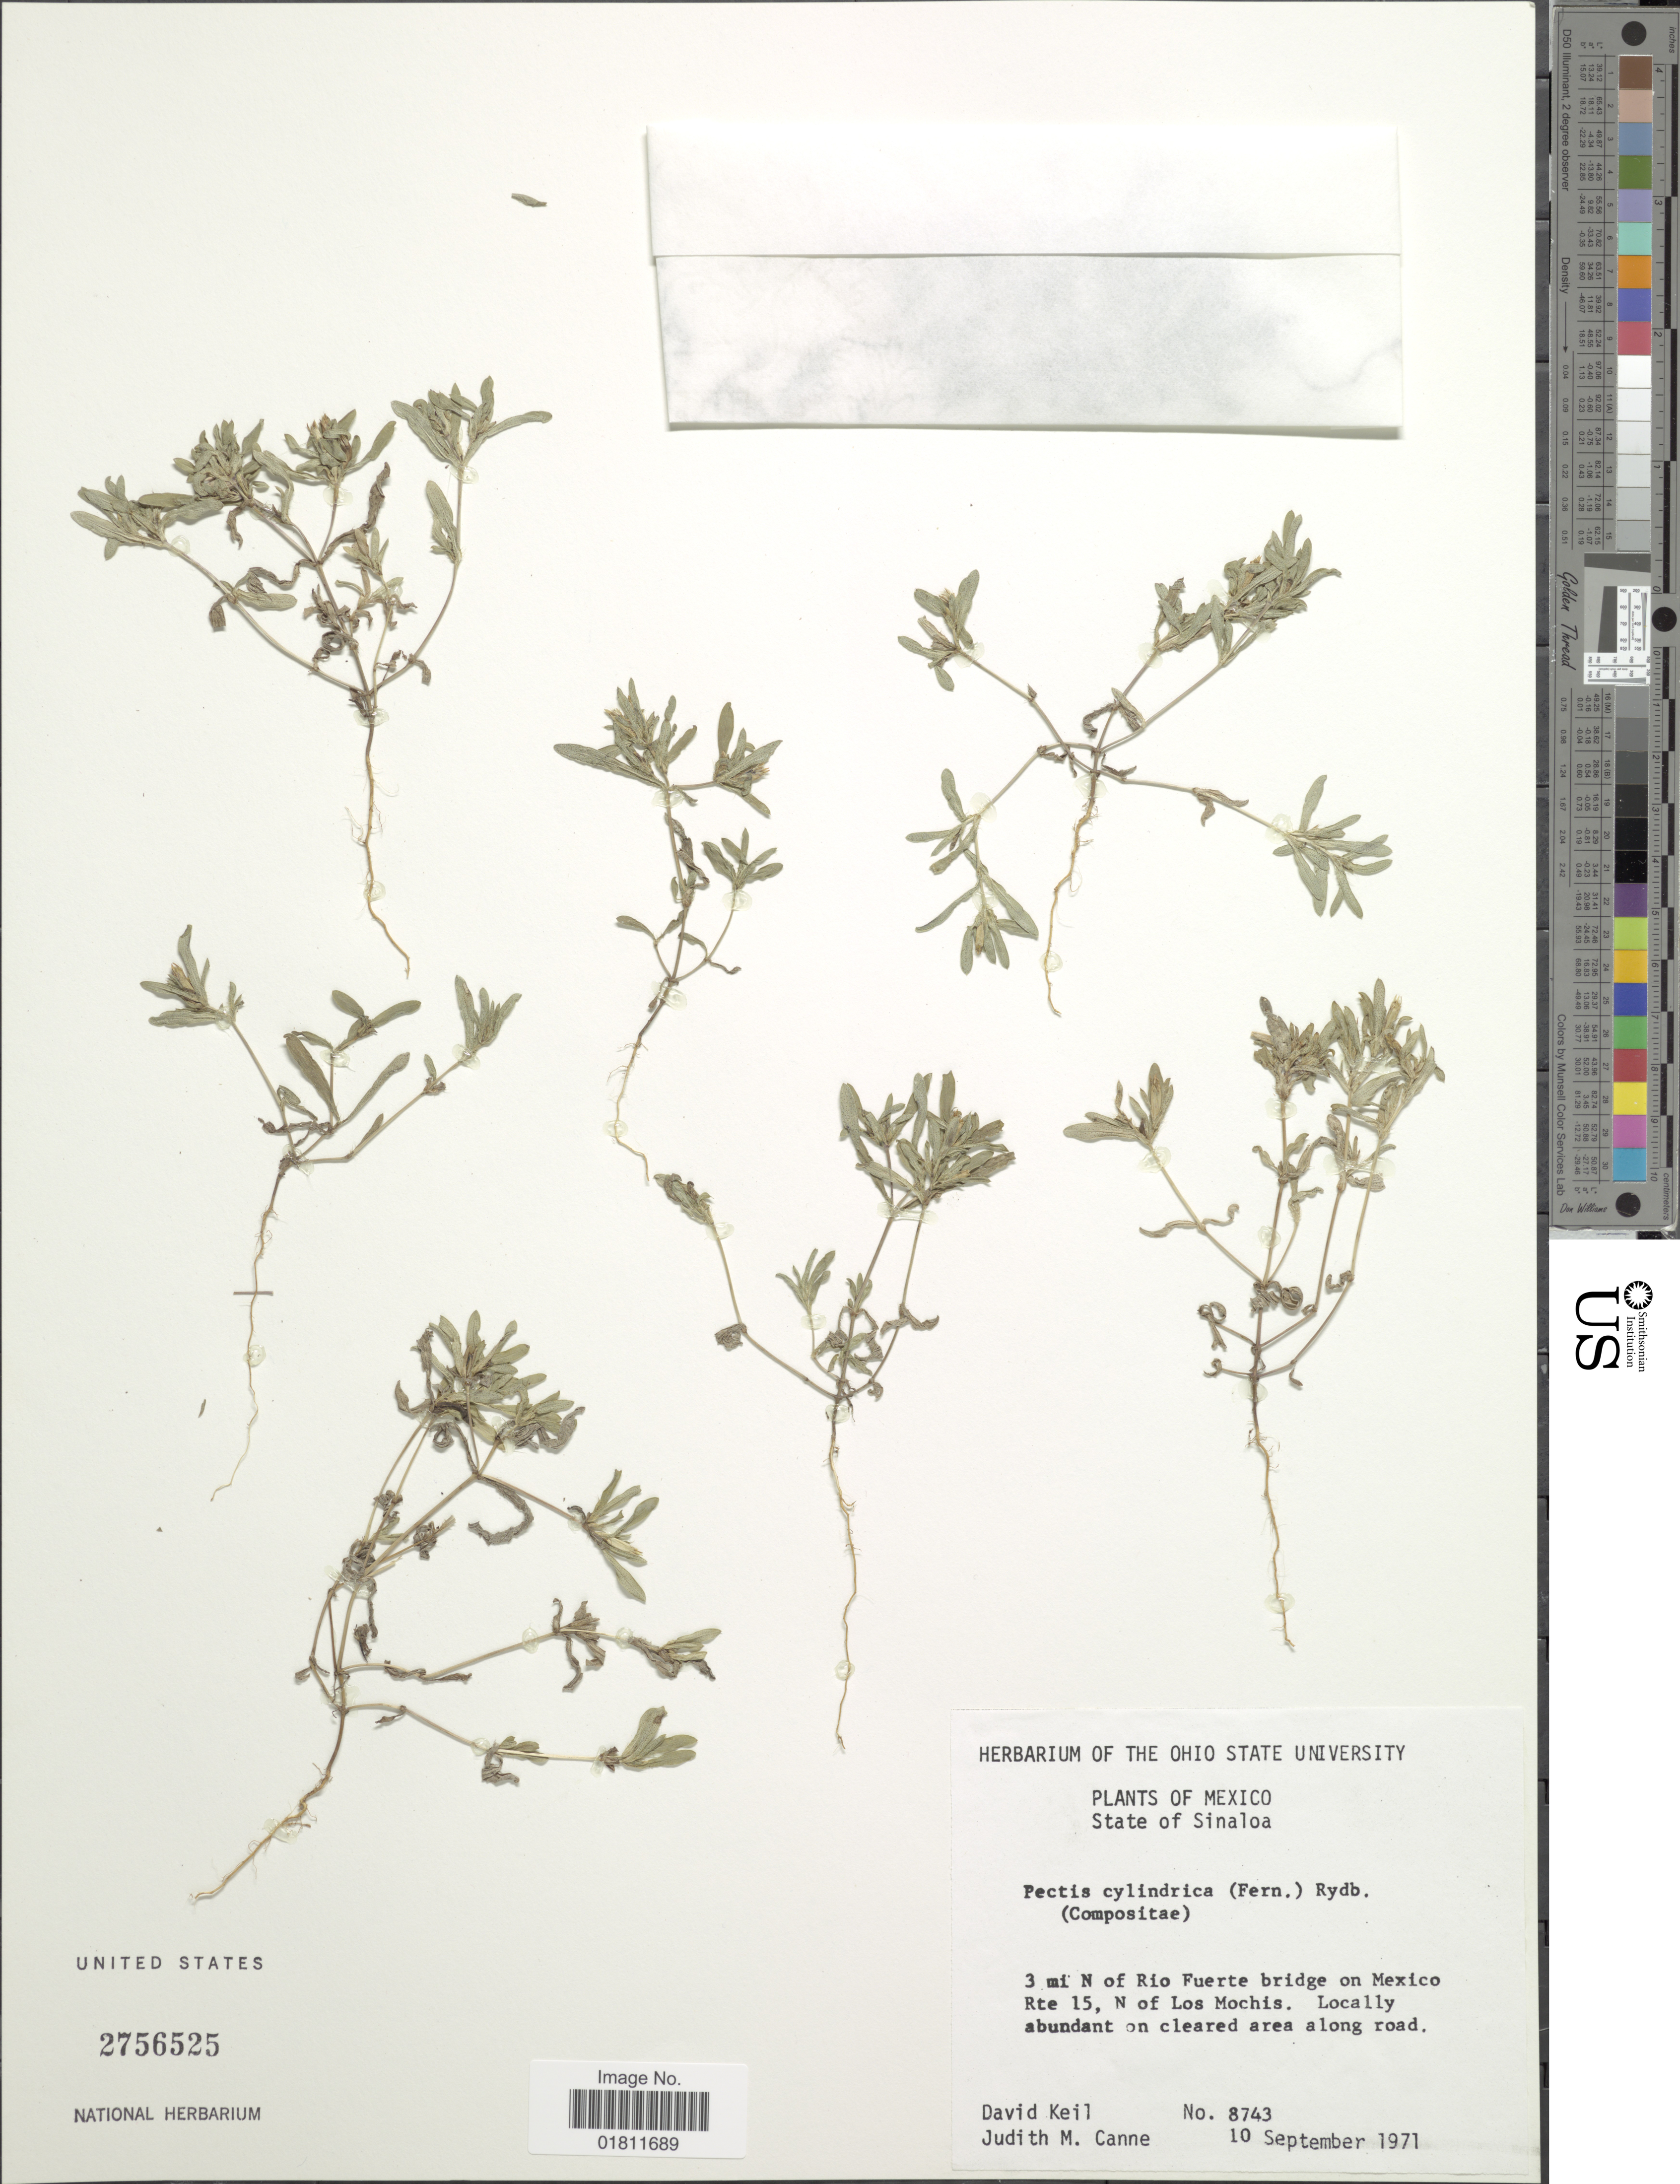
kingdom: Plantae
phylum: Tracheophyta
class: Magnoliopsida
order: Asterales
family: Asteraceae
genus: Pectis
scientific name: Pectis cylindrica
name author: (Fernald) Rydb.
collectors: D. J. Keil & J. M. Canne-Hilliker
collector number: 8743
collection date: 1971-09-10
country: Mexico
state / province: Sinaloa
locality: State of Sinaloa. 3 mi N of Rio Fuerte bridge on Mexico Rte 15, N of Los Mochis.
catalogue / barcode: US 2756525